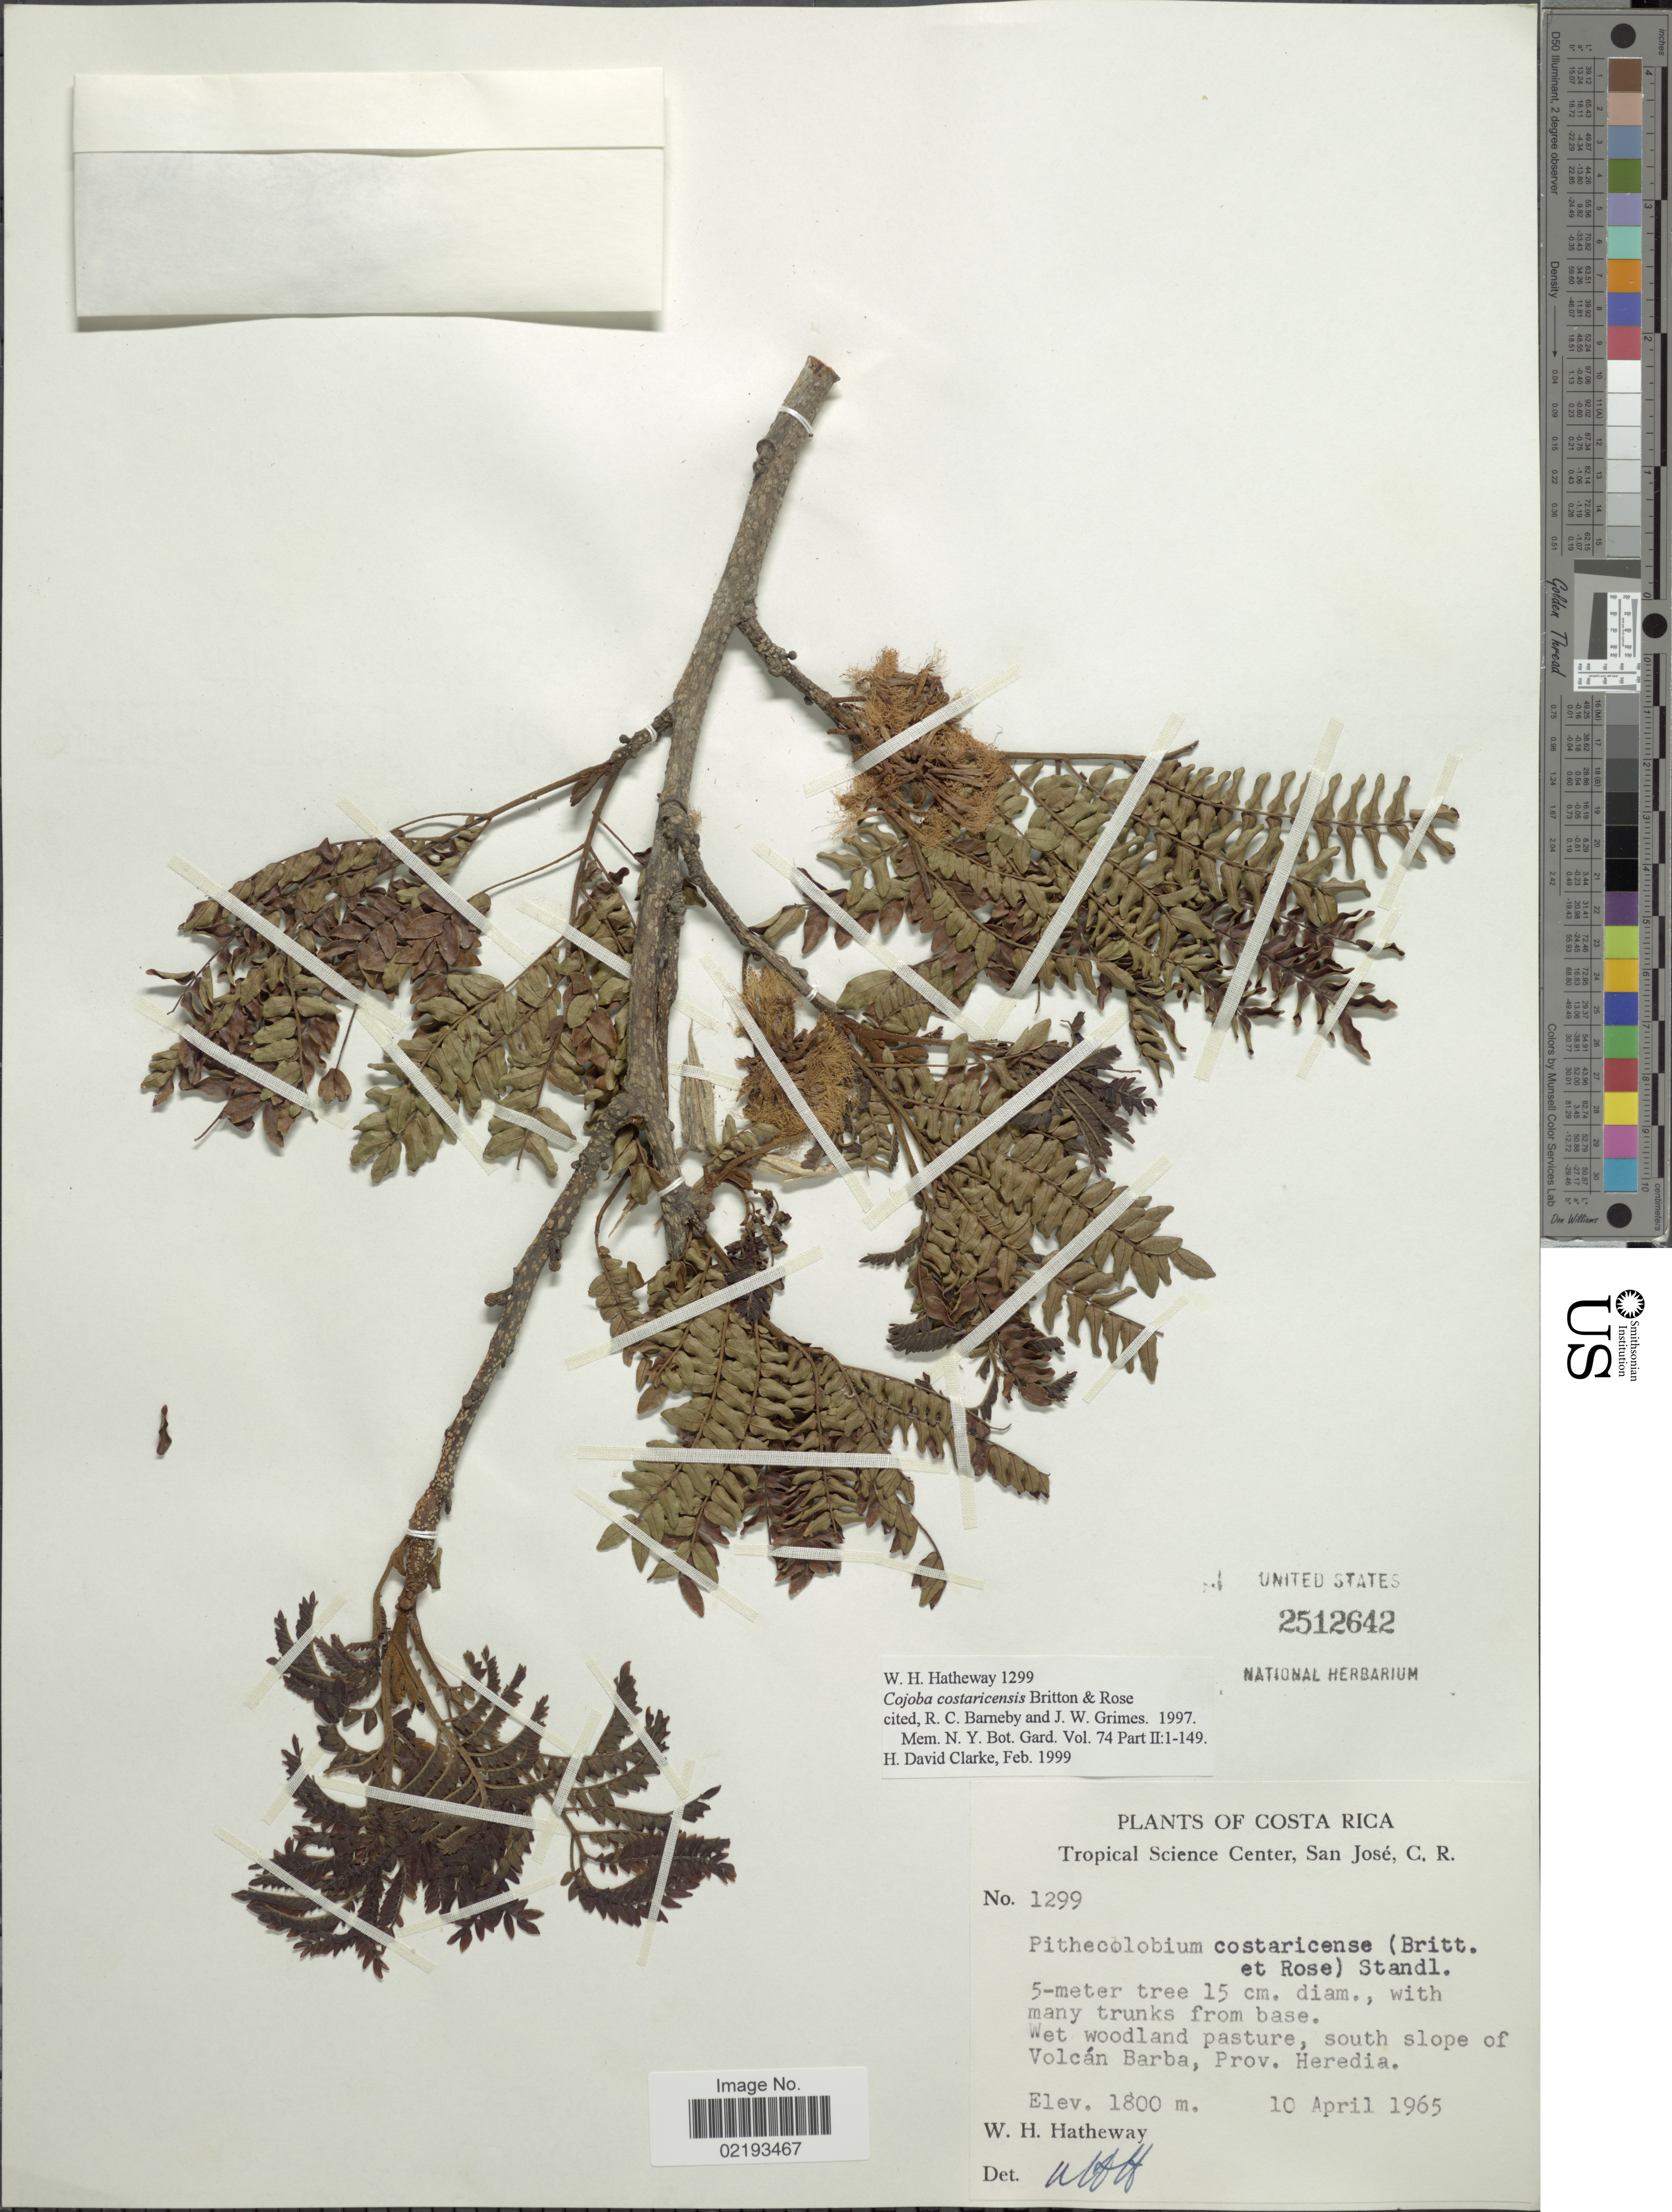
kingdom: Plantae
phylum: Tracheophyta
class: Magnoliopsida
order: Fabales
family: Fabaceae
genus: Cojoba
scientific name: Cojoba costaricensis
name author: Britton & Rose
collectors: W. H. Hatheway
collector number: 1299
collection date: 1965-04-10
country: Costa Rica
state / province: Heredia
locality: Wet woodland pasture, south slope of Volcán Barba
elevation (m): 1800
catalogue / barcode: US 2512642